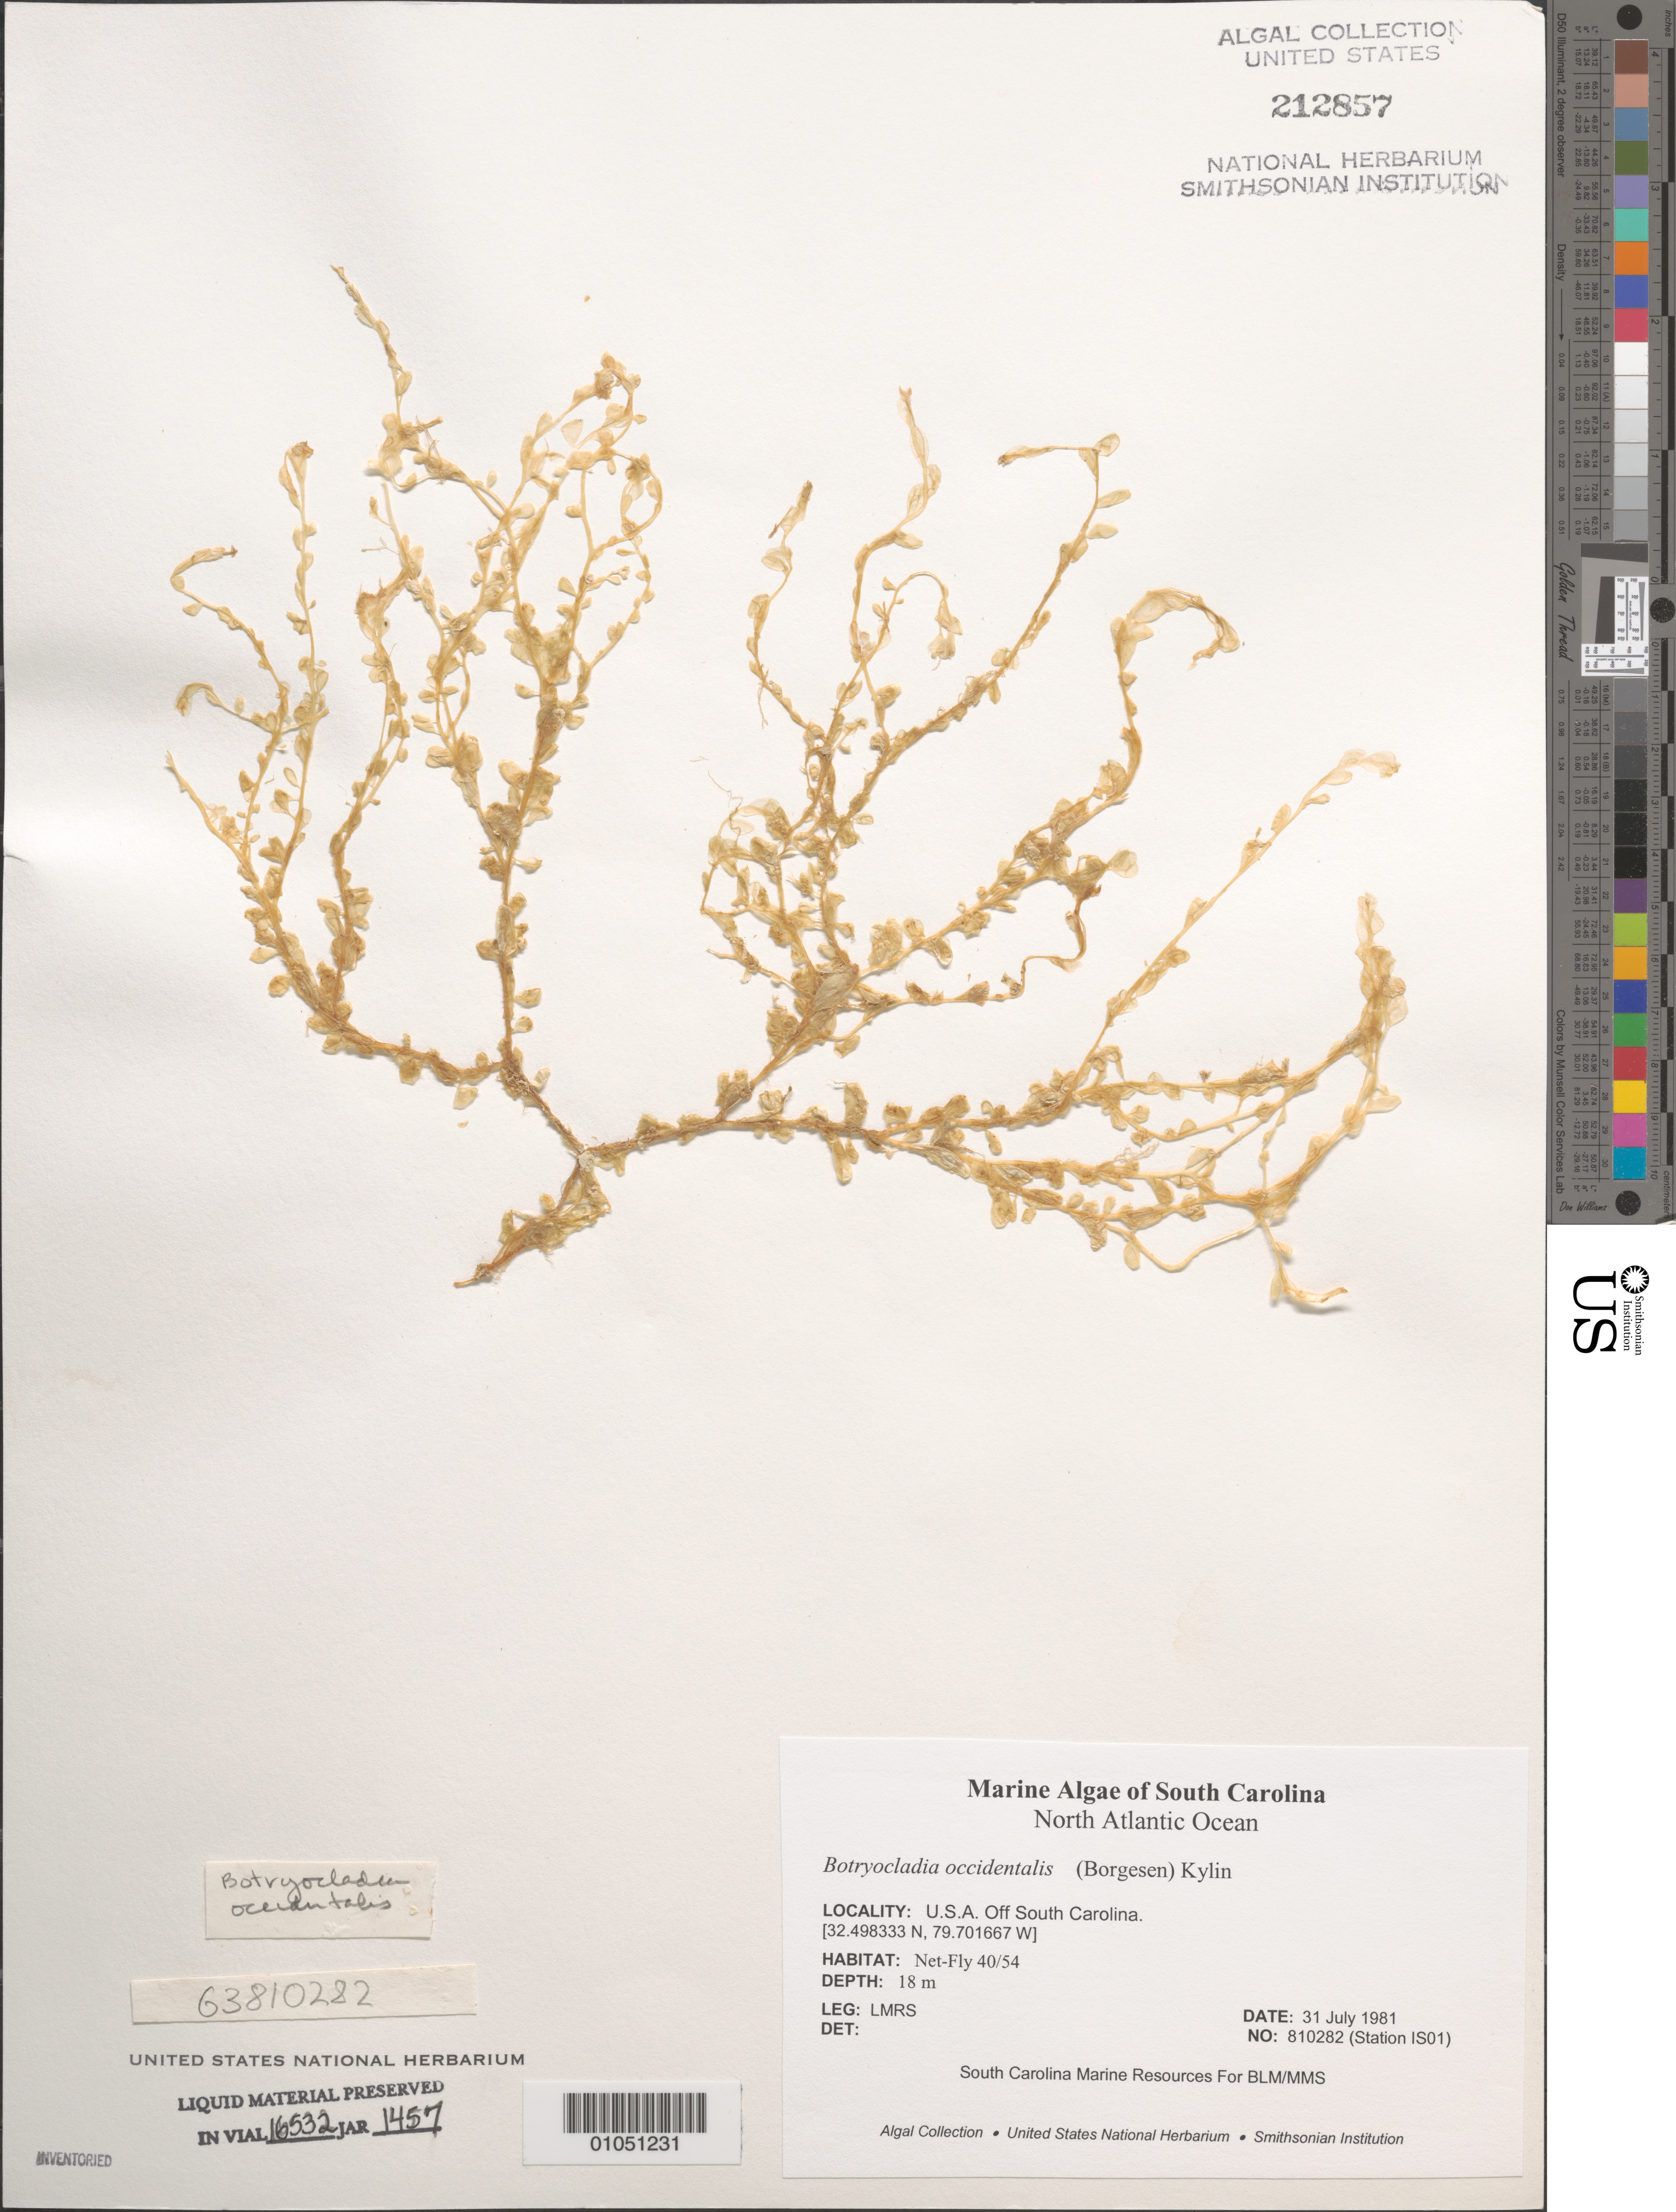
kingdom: Plantae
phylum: Rhodophyta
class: Florideophyceae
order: Rhodymeniales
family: Rhodymeniaceae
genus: Botryocladia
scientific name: Botryocladia occidentalis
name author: (Børgesen) Kylin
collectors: LMRS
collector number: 810282 (Station IS01)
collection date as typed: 31 Jul 1981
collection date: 1981-07-31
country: United States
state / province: South Carolina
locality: North Atlantic Ocean off South Carolina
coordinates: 32.498333 N, 79.701667 W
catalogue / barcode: US 212857